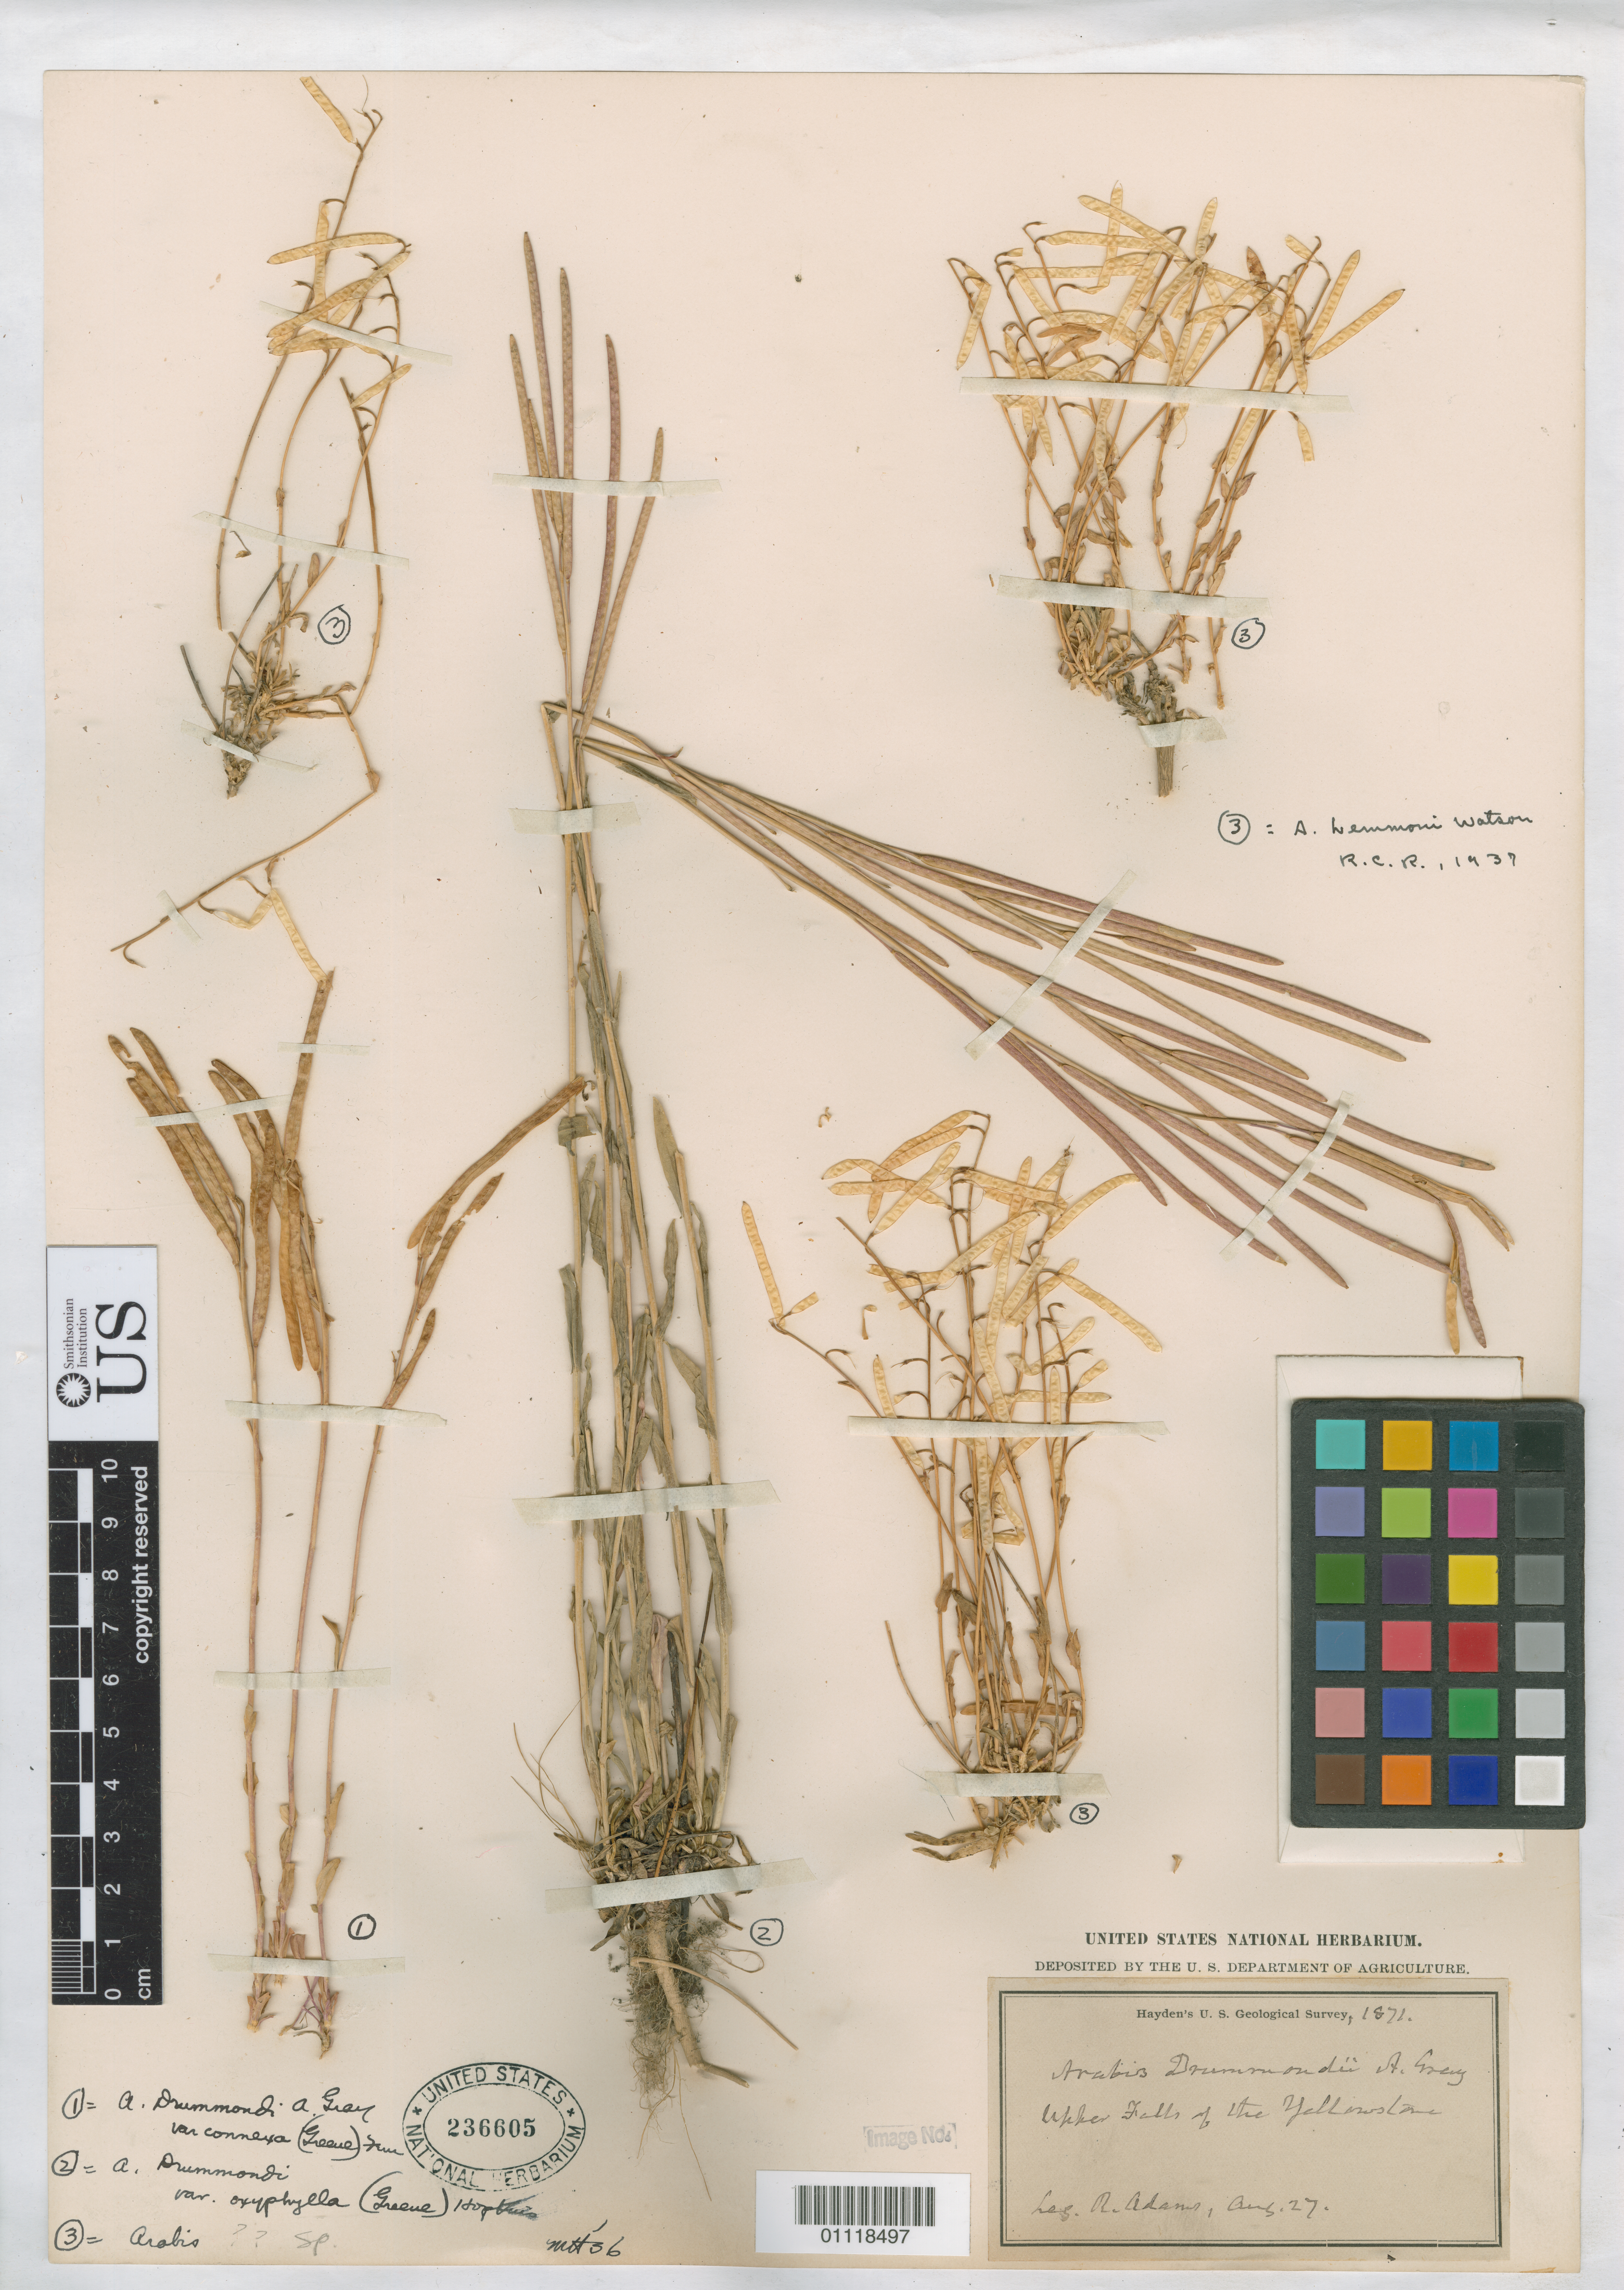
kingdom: Plantae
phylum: Tracheophyta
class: Magnoliopsida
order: Brassicales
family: Brassicaceae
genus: Arabis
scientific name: Arabis drummondii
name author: A. Gray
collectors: R. Adams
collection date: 1871-08-27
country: United States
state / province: Wyoming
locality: Upper Falls of the Yellowstone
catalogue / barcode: US 236605